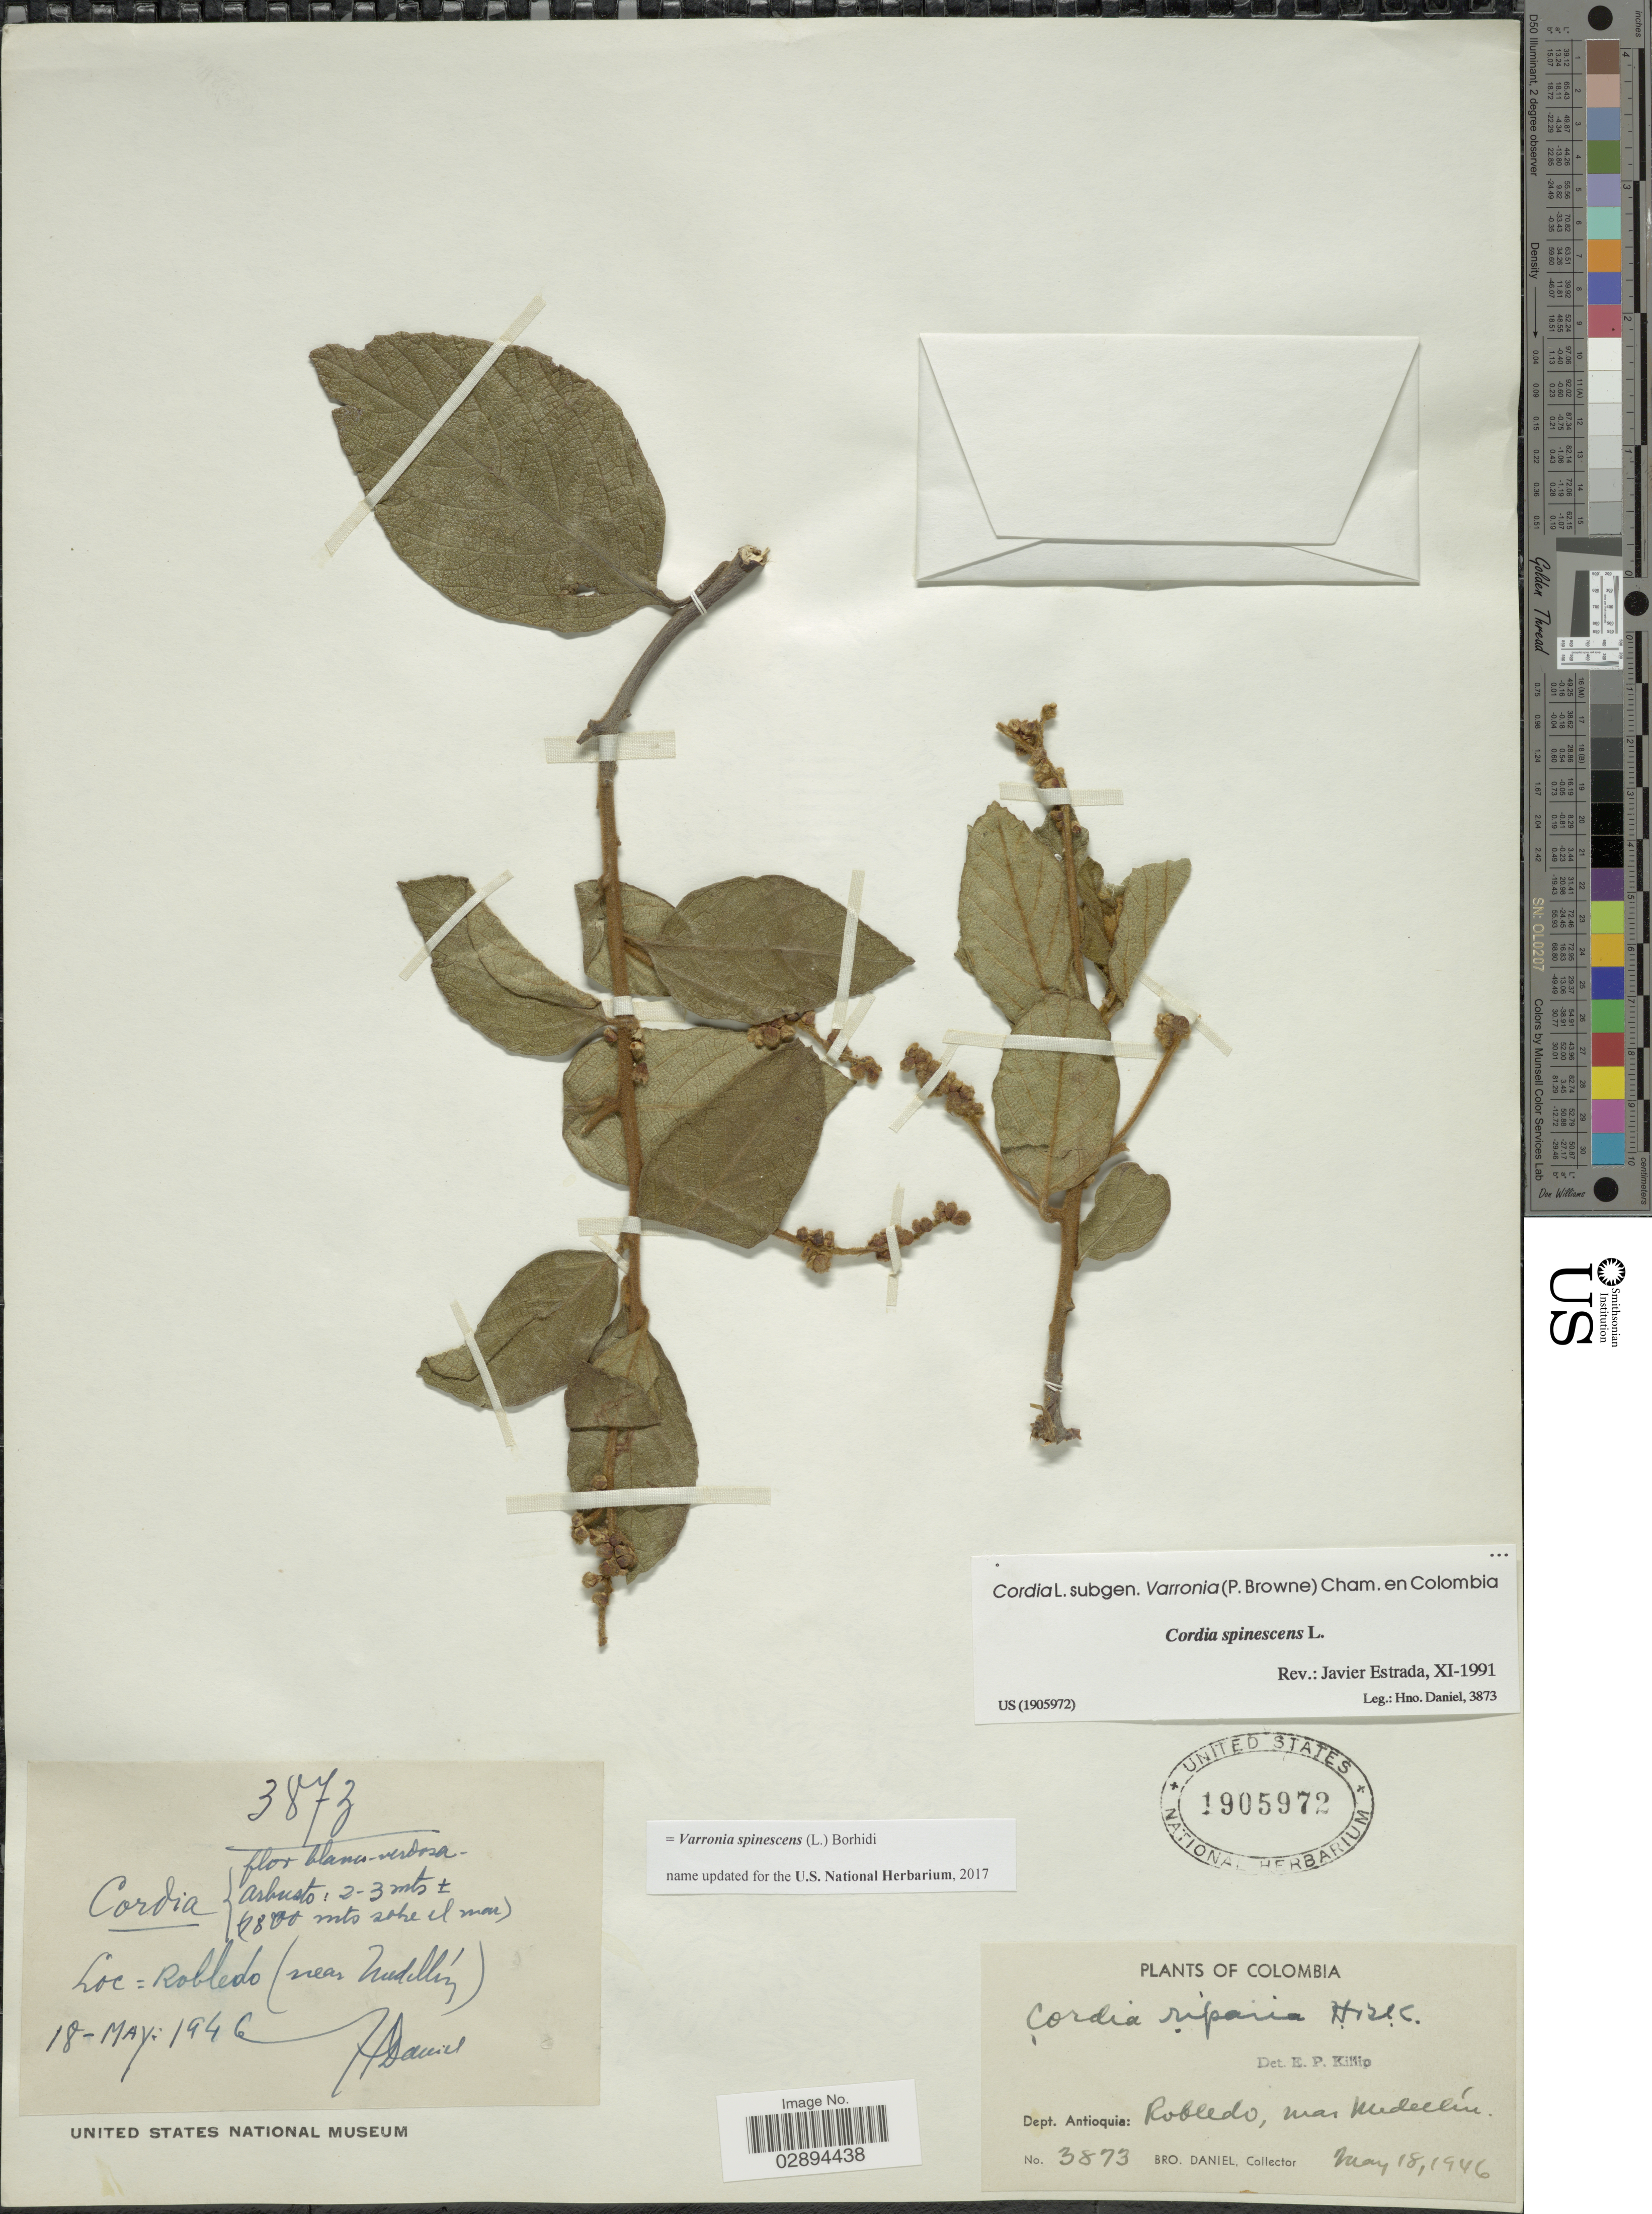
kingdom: Plantae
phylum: Tracheophyta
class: Magnoliopsida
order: Boraginales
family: Cordiaceae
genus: Varronia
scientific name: Varronia spinescens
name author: (L.) Borhidi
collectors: Bro. Daniel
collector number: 3873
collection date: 1946-05-18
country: Colombia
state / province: Antioquia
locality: Dept. Antioquia: Robledo, near Medellín.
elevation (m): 1800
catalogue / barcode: US 1905972